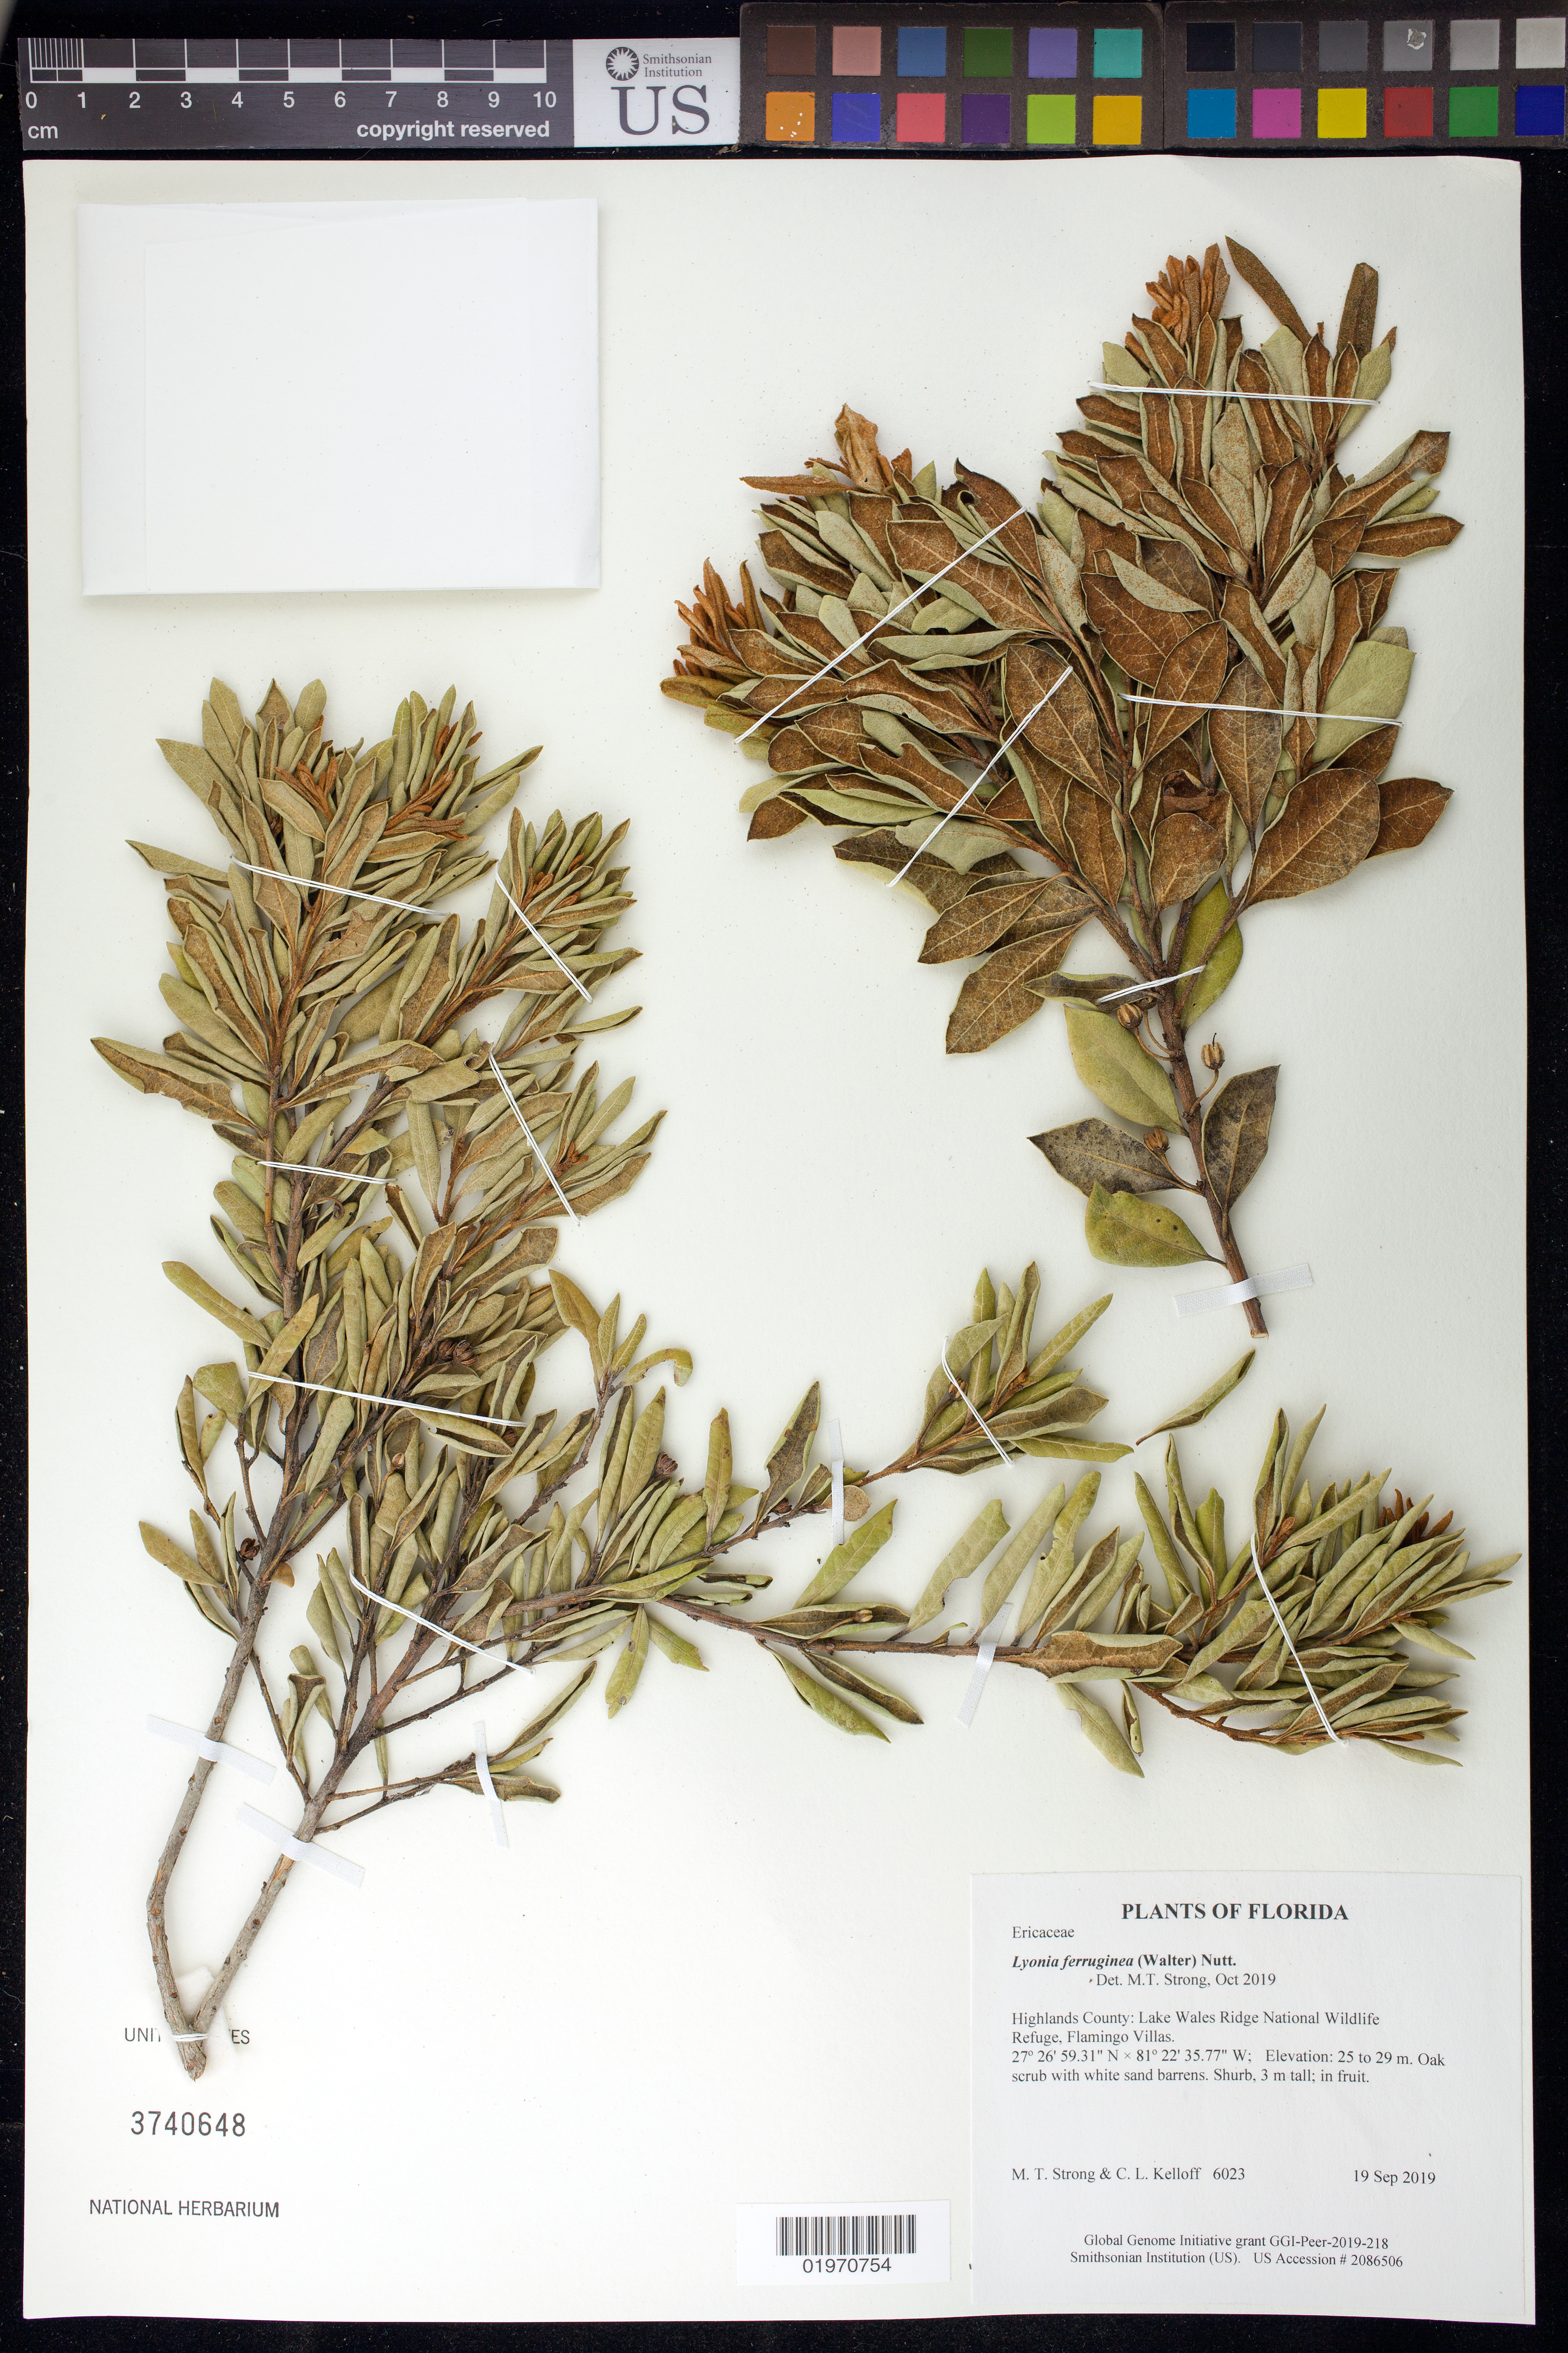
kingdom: Plantae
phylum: Tracheophyta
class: Magnoliopsida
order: Ericales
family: Ericaceae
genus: Lyonia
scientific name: Lyonia ferruginea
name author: (Walter) Nutt.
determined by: Strong, Mark T., (BOT), Smithsonian Institution - National Museum of Natural History (UNITED STATES)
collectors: M. T. Strong & C. L. Kelloff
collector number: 6023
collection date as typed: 19 Sep 2019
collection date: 2019-09-19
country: United States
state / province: Florida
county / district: Highlands County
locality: Lake Wales Ridge National Wildlife Refuge, Flamingo Villas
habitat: Oak scrub with white sand barrens.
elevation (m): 25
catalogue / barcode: US 3740648